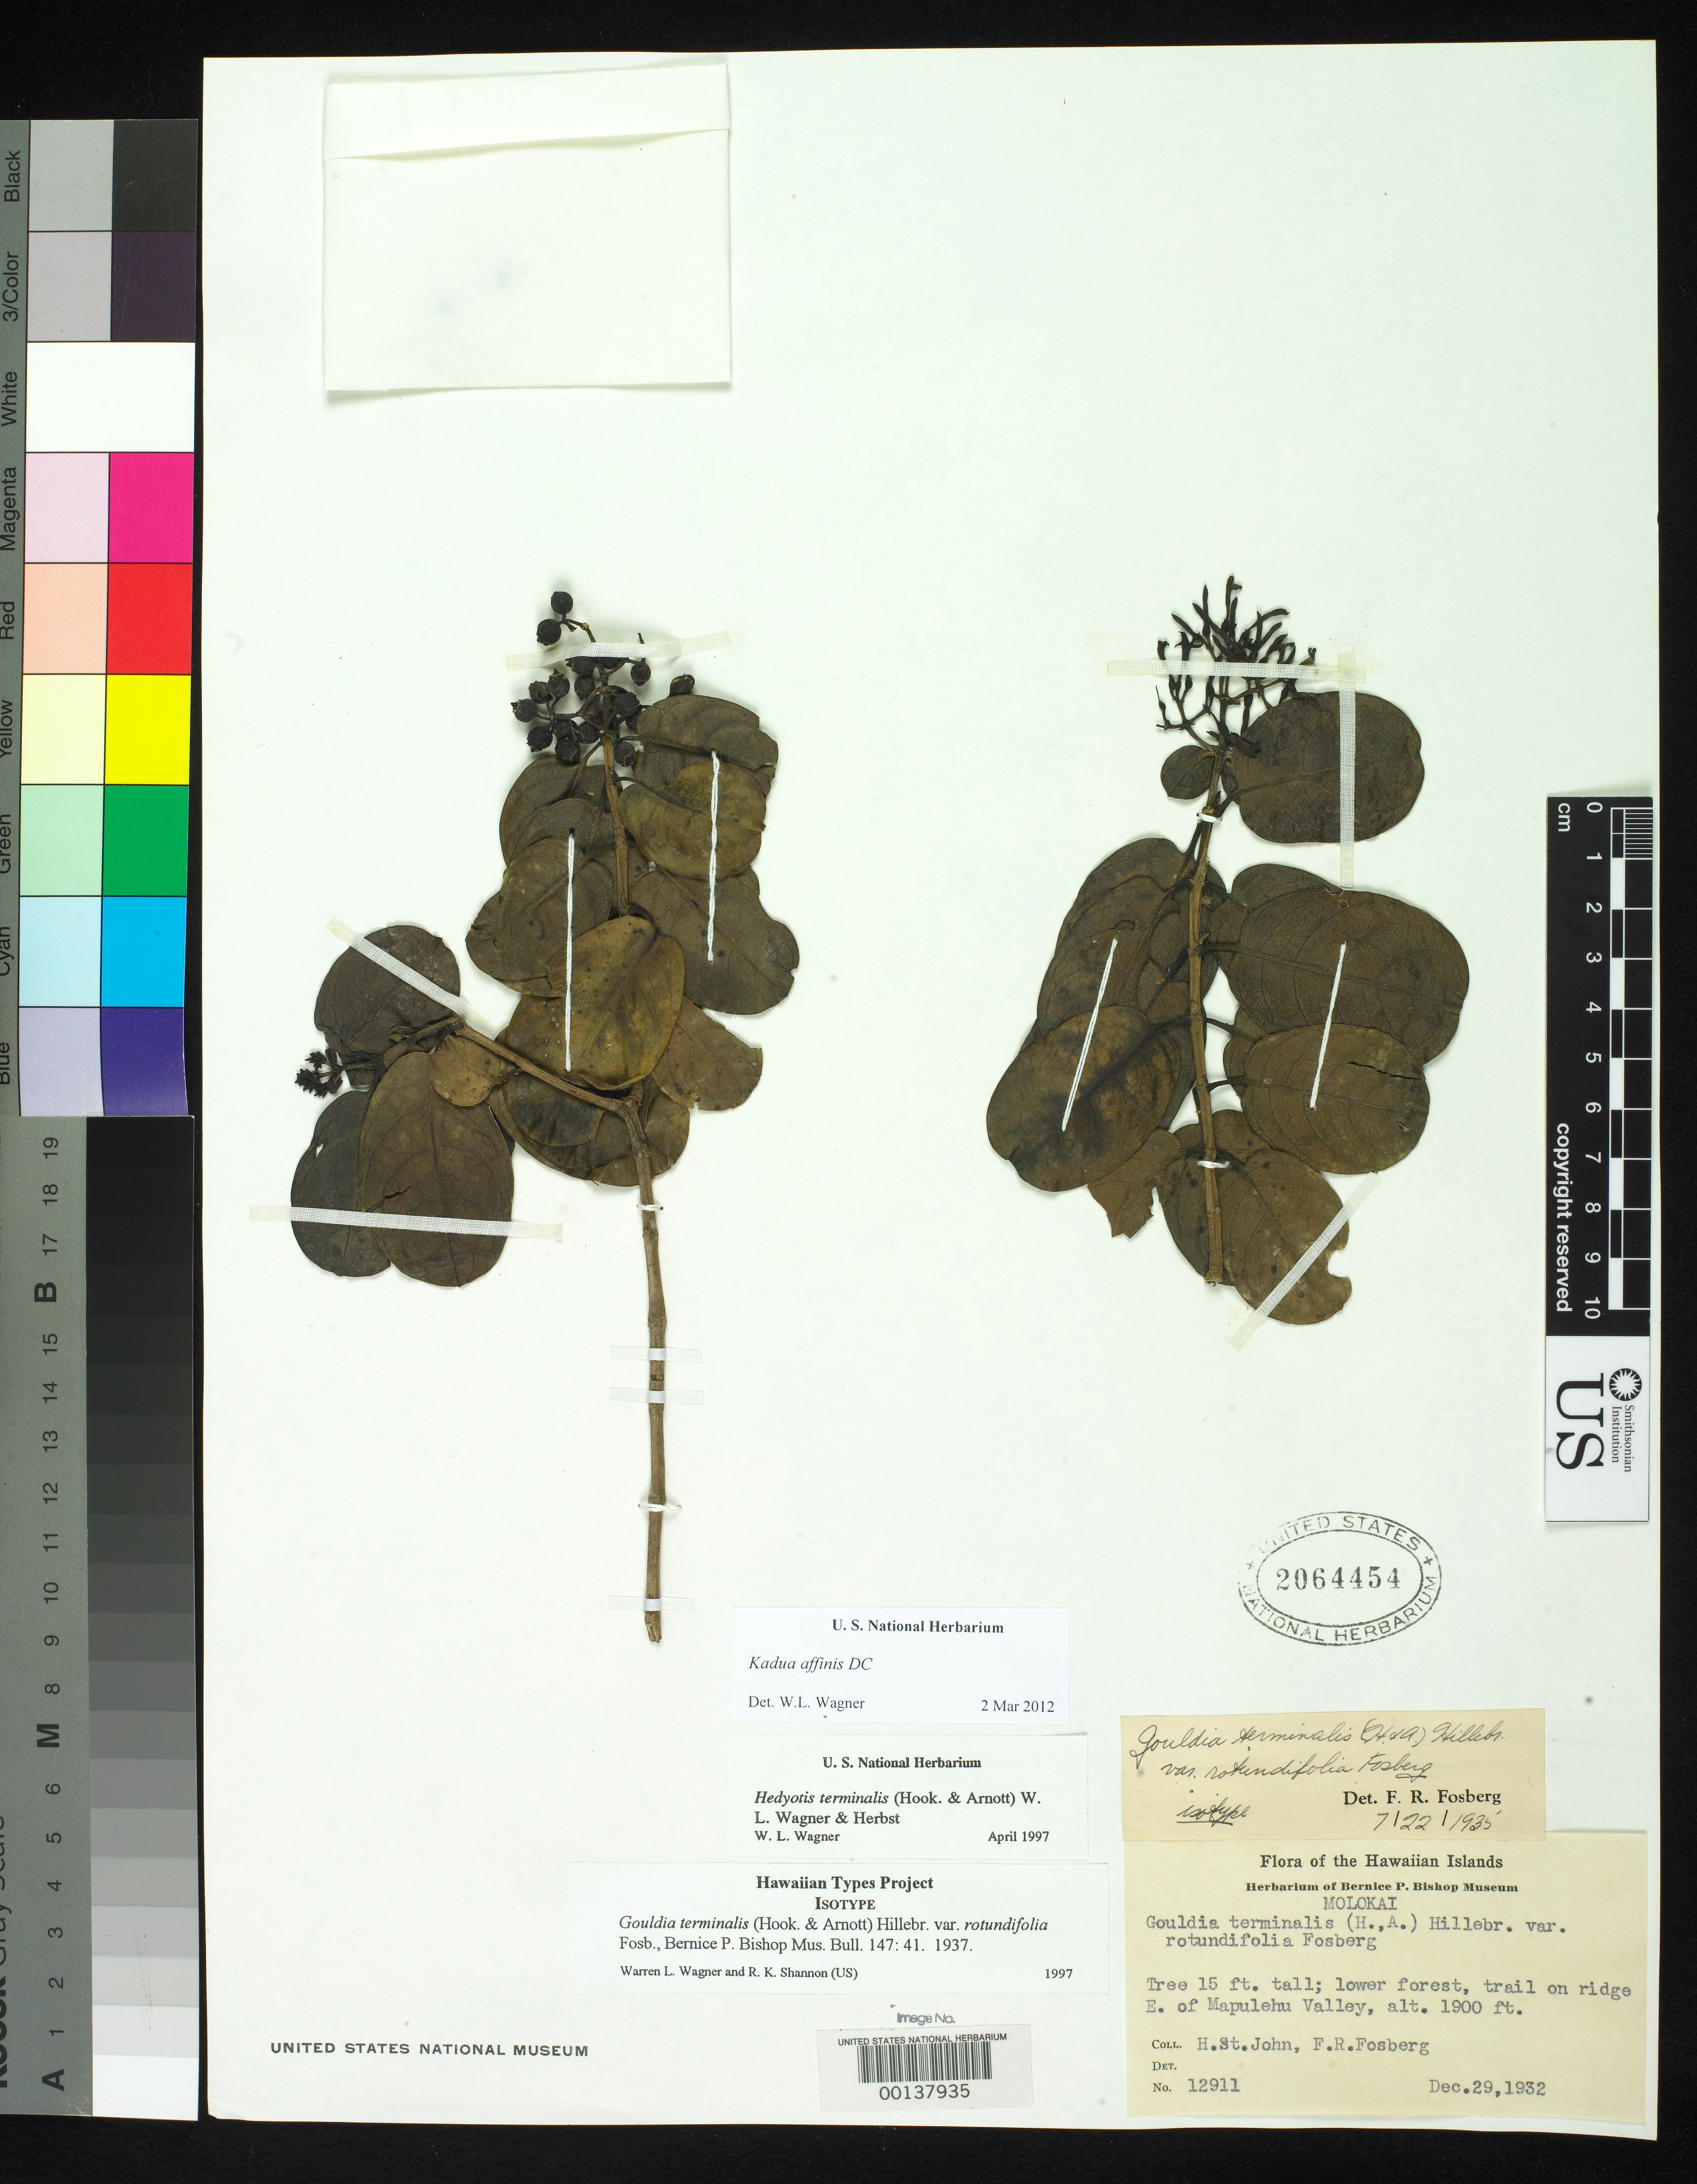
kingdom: Plantae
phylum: Tracheophyta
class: Magnoliopsida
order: Gentianales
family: Rubiaceae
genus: Gouldia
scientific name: Gouldia terminalis var. rotundifolia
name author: Fosberg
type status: Isotype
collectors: H. St. John & F. R. Fosberg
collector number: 12911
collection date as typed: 29 Dec 1932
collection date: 1932-12-29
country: United States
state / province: Hawaii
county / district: Maui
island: Moloka'i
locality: Ridge east of Mapulehu Valley.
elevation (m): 579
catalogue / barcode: US 2064454